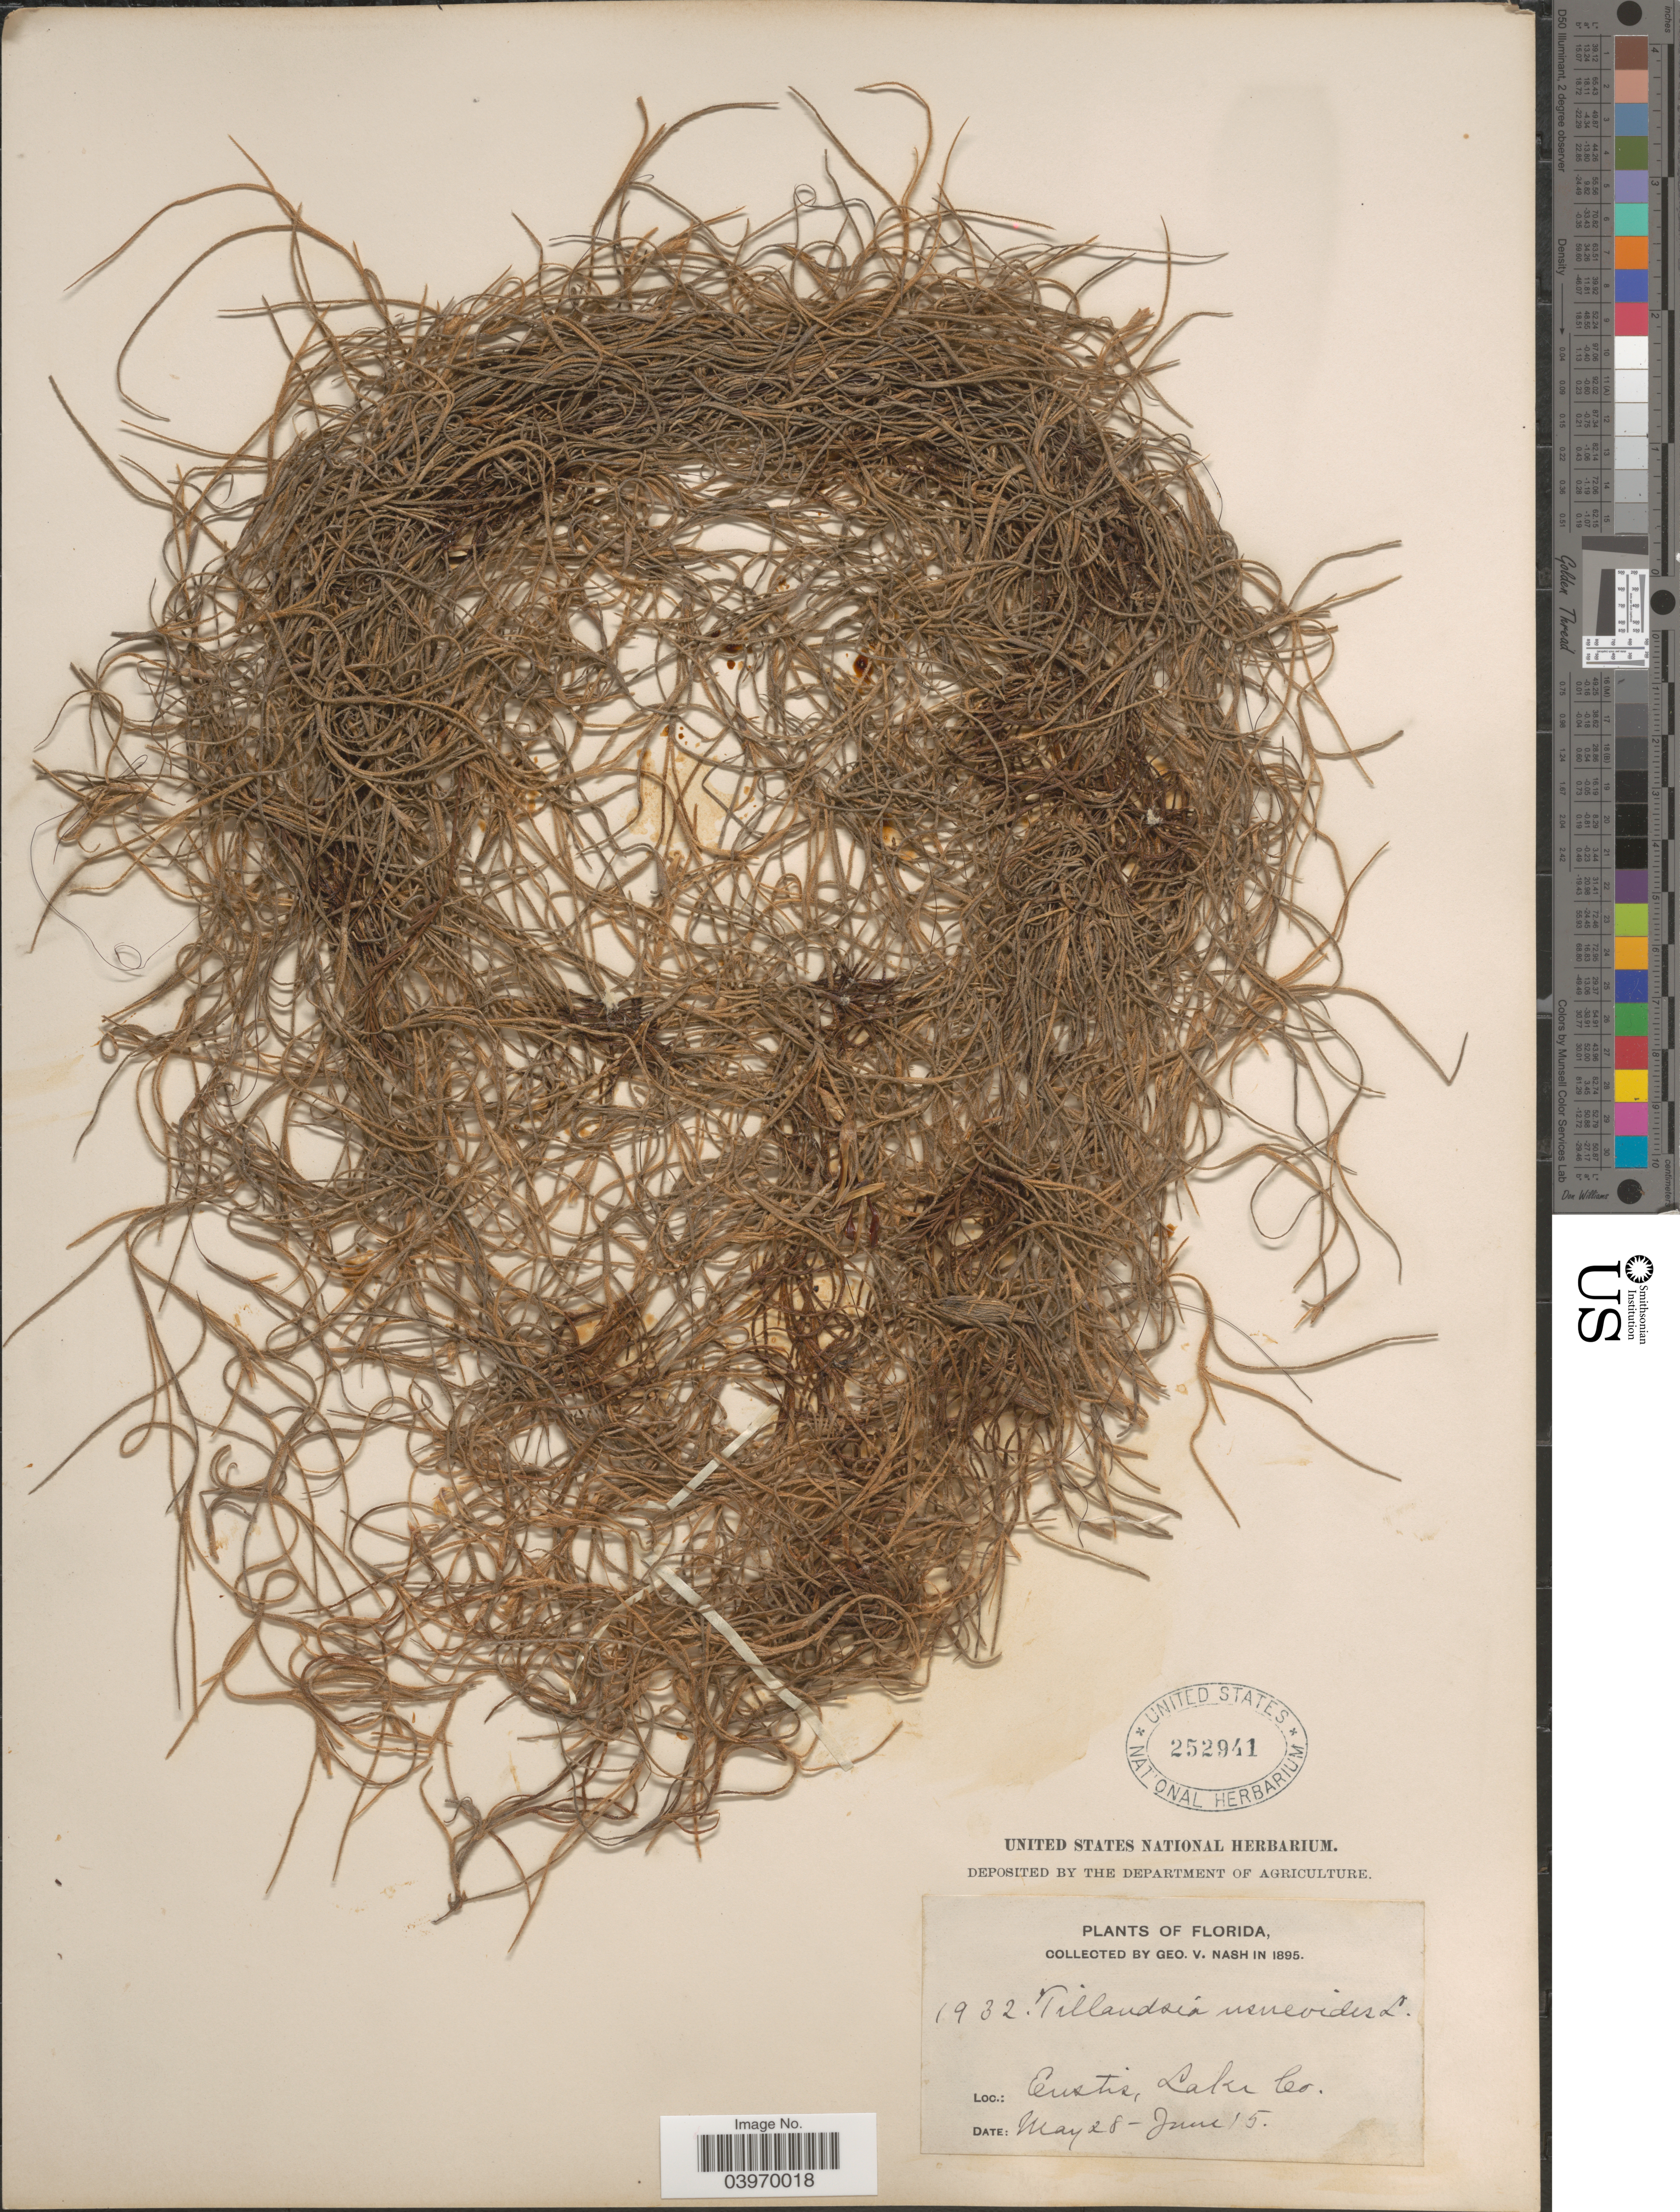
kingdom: Plantae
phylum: Tracheophyta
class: Liliopsida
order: Poales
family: Bromeliaceae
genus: Tillandsia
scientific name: Tillandsia usneoides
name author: (L.) L.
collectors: G. V. Nash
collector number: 1932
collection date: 1895-05-28/1895-06-15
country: United States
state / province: Florida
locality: Eustis, Lake Co.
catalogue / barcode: US 252941